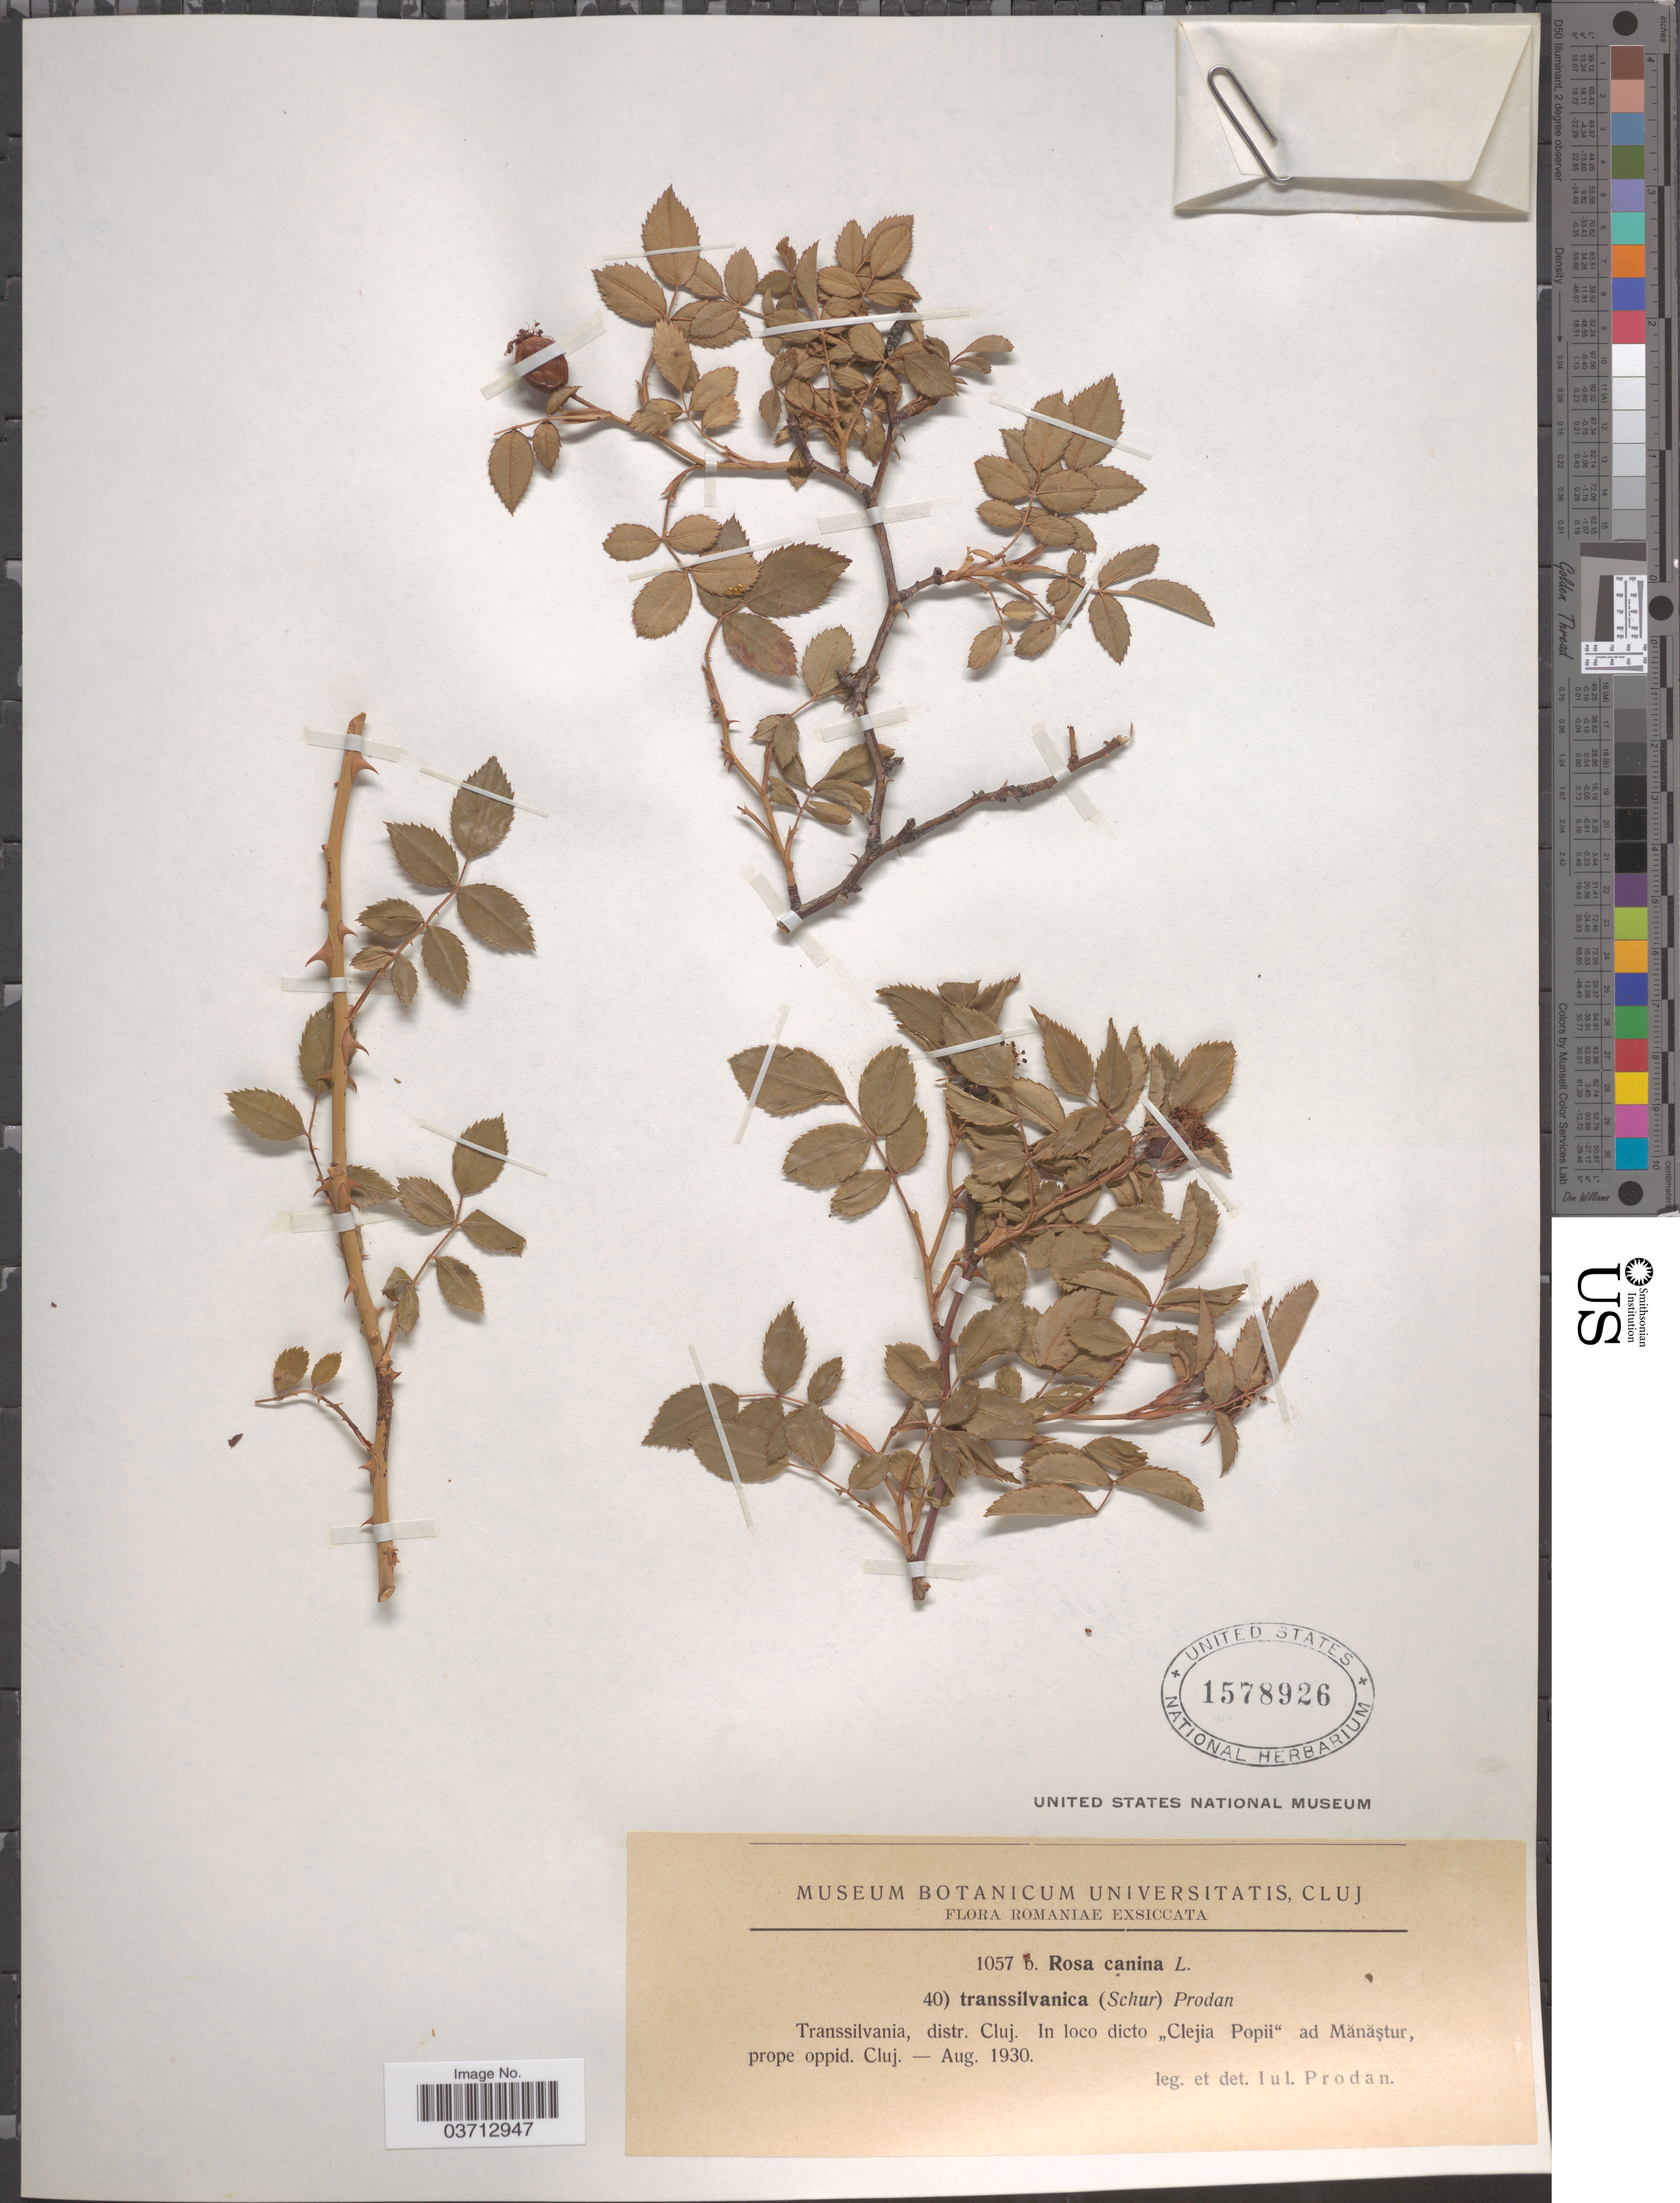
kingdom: Plantae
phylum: Tracheophyta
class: Magnoliopsida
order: Rosales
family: Rosaceae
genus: Rosa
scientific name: Rosa canina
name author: L.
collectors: J. Prodan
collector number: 1057b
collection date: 1930-08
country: Romania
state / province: Cluj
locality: Romaniae. Transsilvania, distr. Cluj. In loco dicto "Clejia Popii" ad Mănăştur, prope oppid. Cluj.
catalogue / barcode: US 1578926